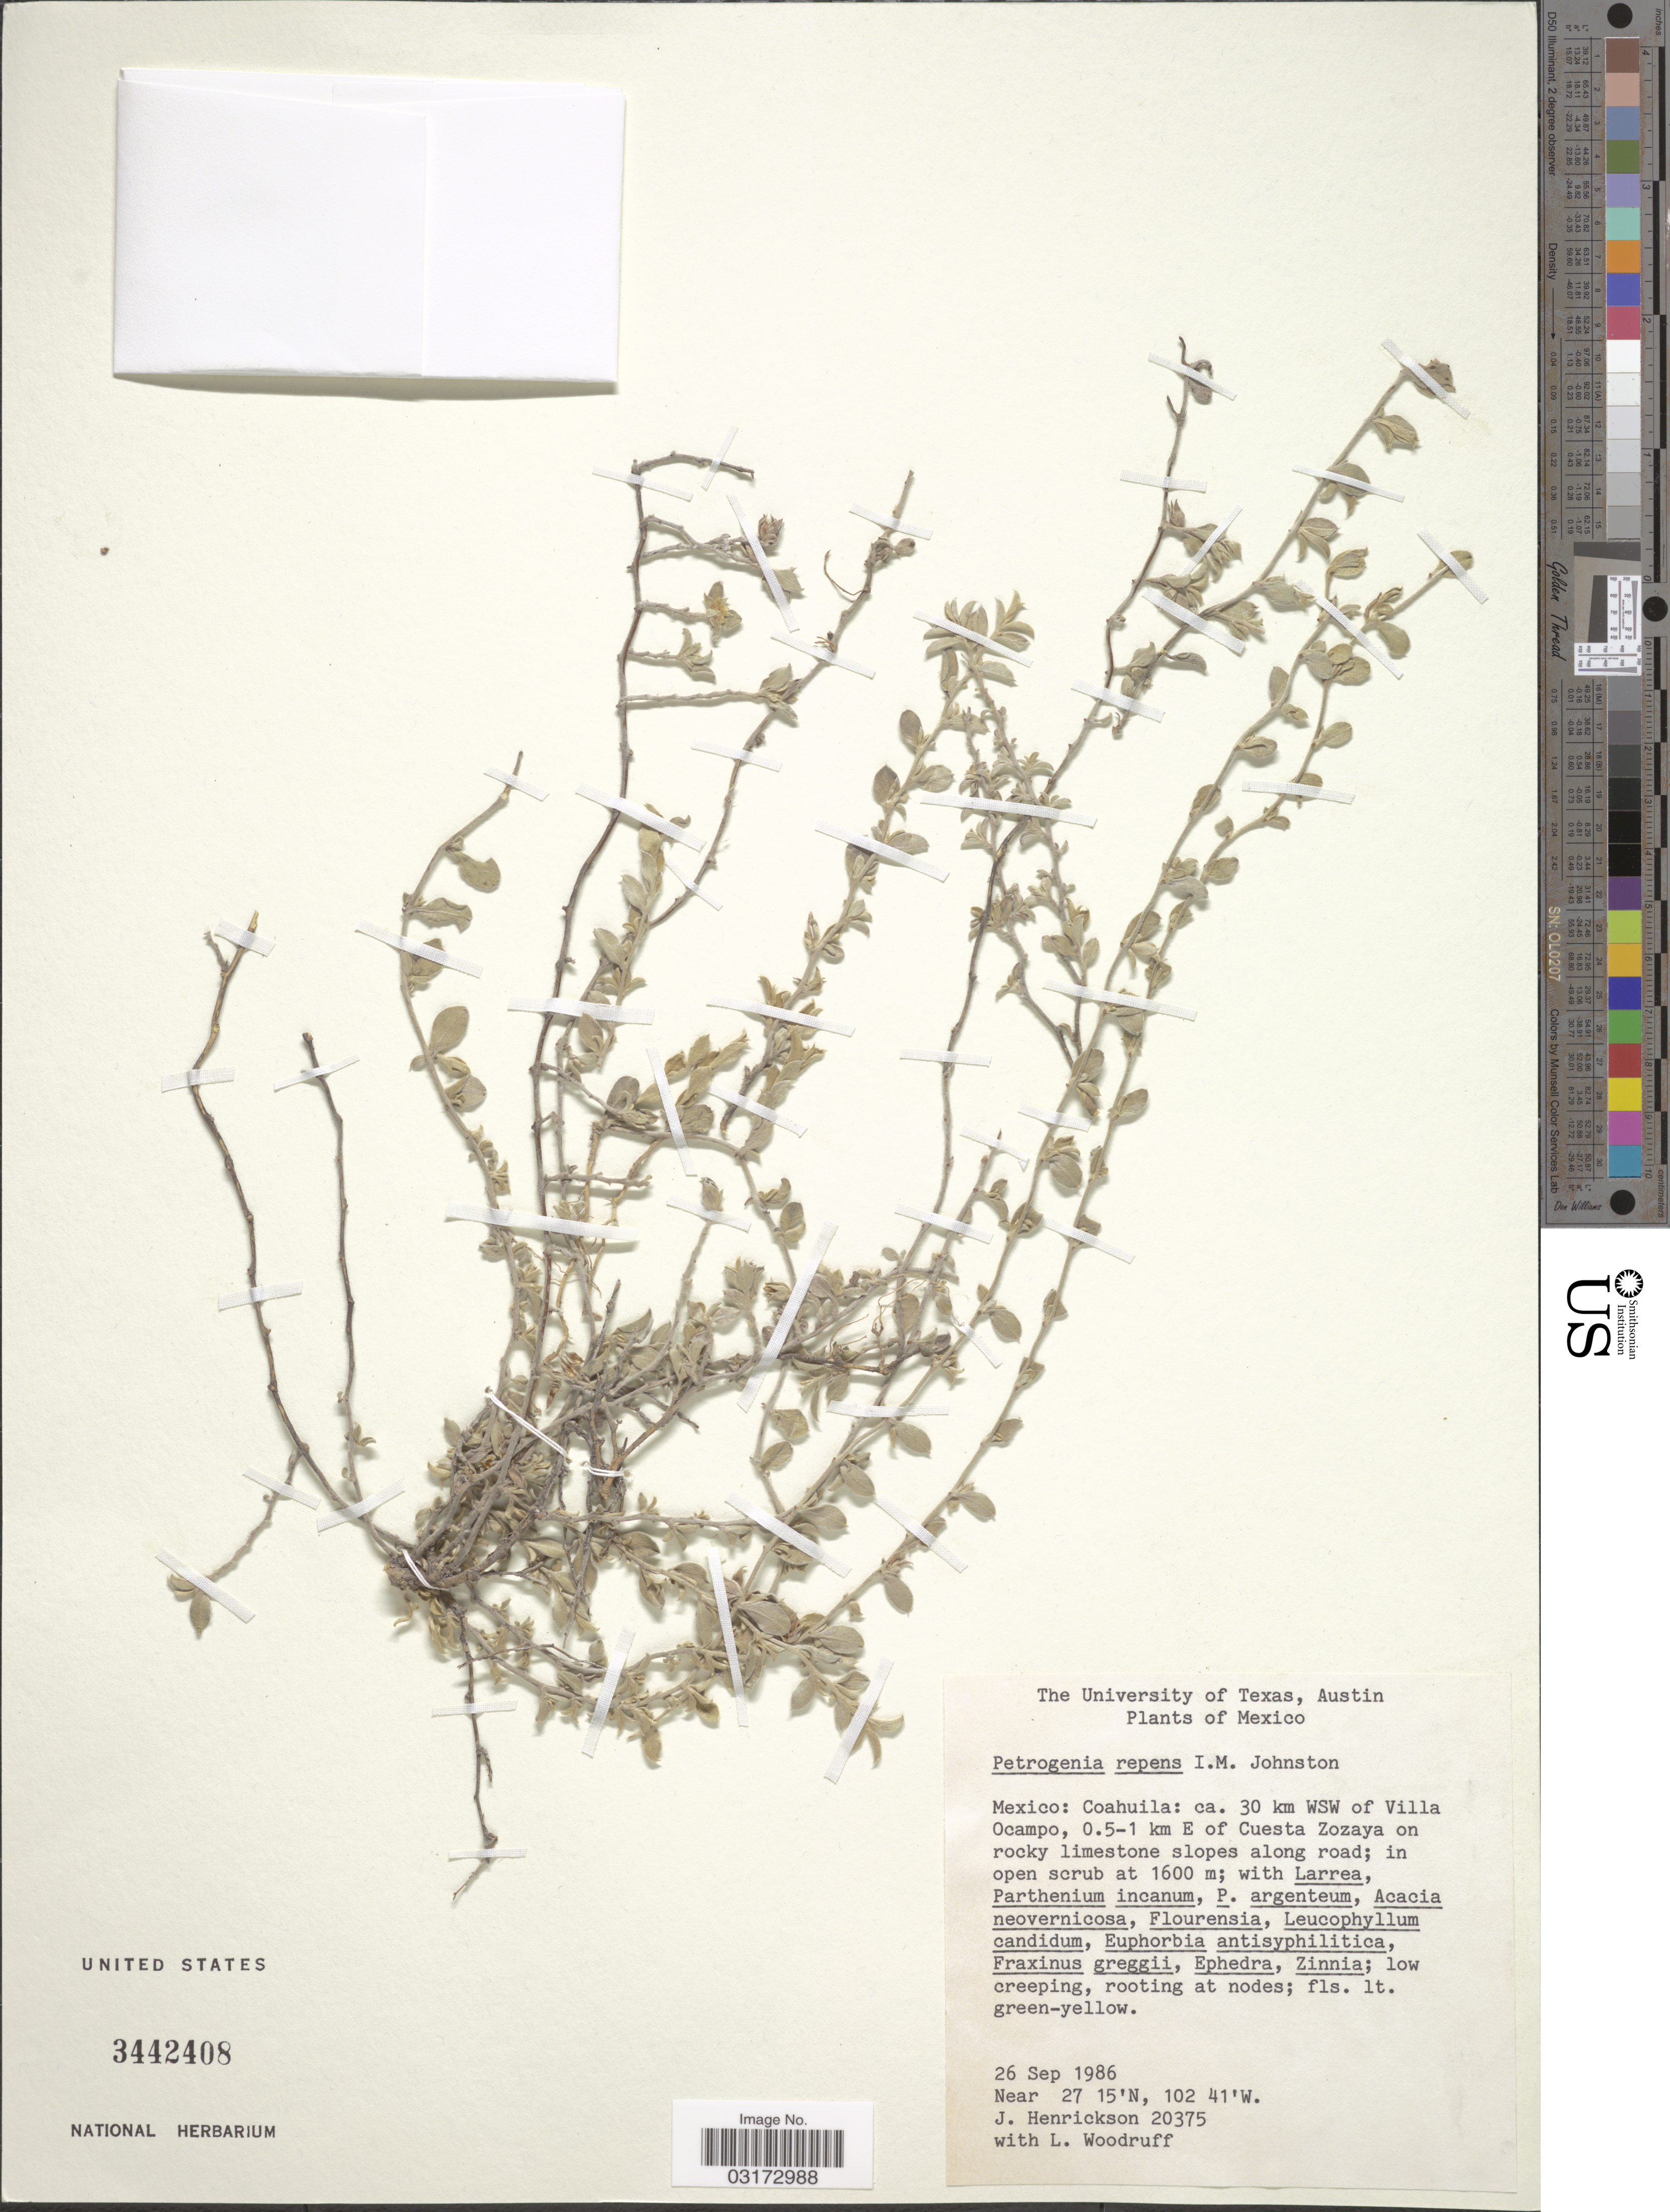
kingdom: Plantae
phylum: Tracheophyta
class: Magnoliopsida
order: Solanales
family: Convolvulaceae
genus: Petrogenia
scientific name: Petrogenia repens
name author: I.M. Johnst.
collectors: J. Henrickson & L. Woodruff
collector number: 20375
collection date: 1986-09-26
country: Mexico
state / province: Coahuila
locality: Ca. 30 km WSW of Villa Ocampo, 0.5-1 km E of Cuesta Zozaya on rocky limestone slopes along road.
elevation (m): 1600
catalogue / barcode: US 3442408